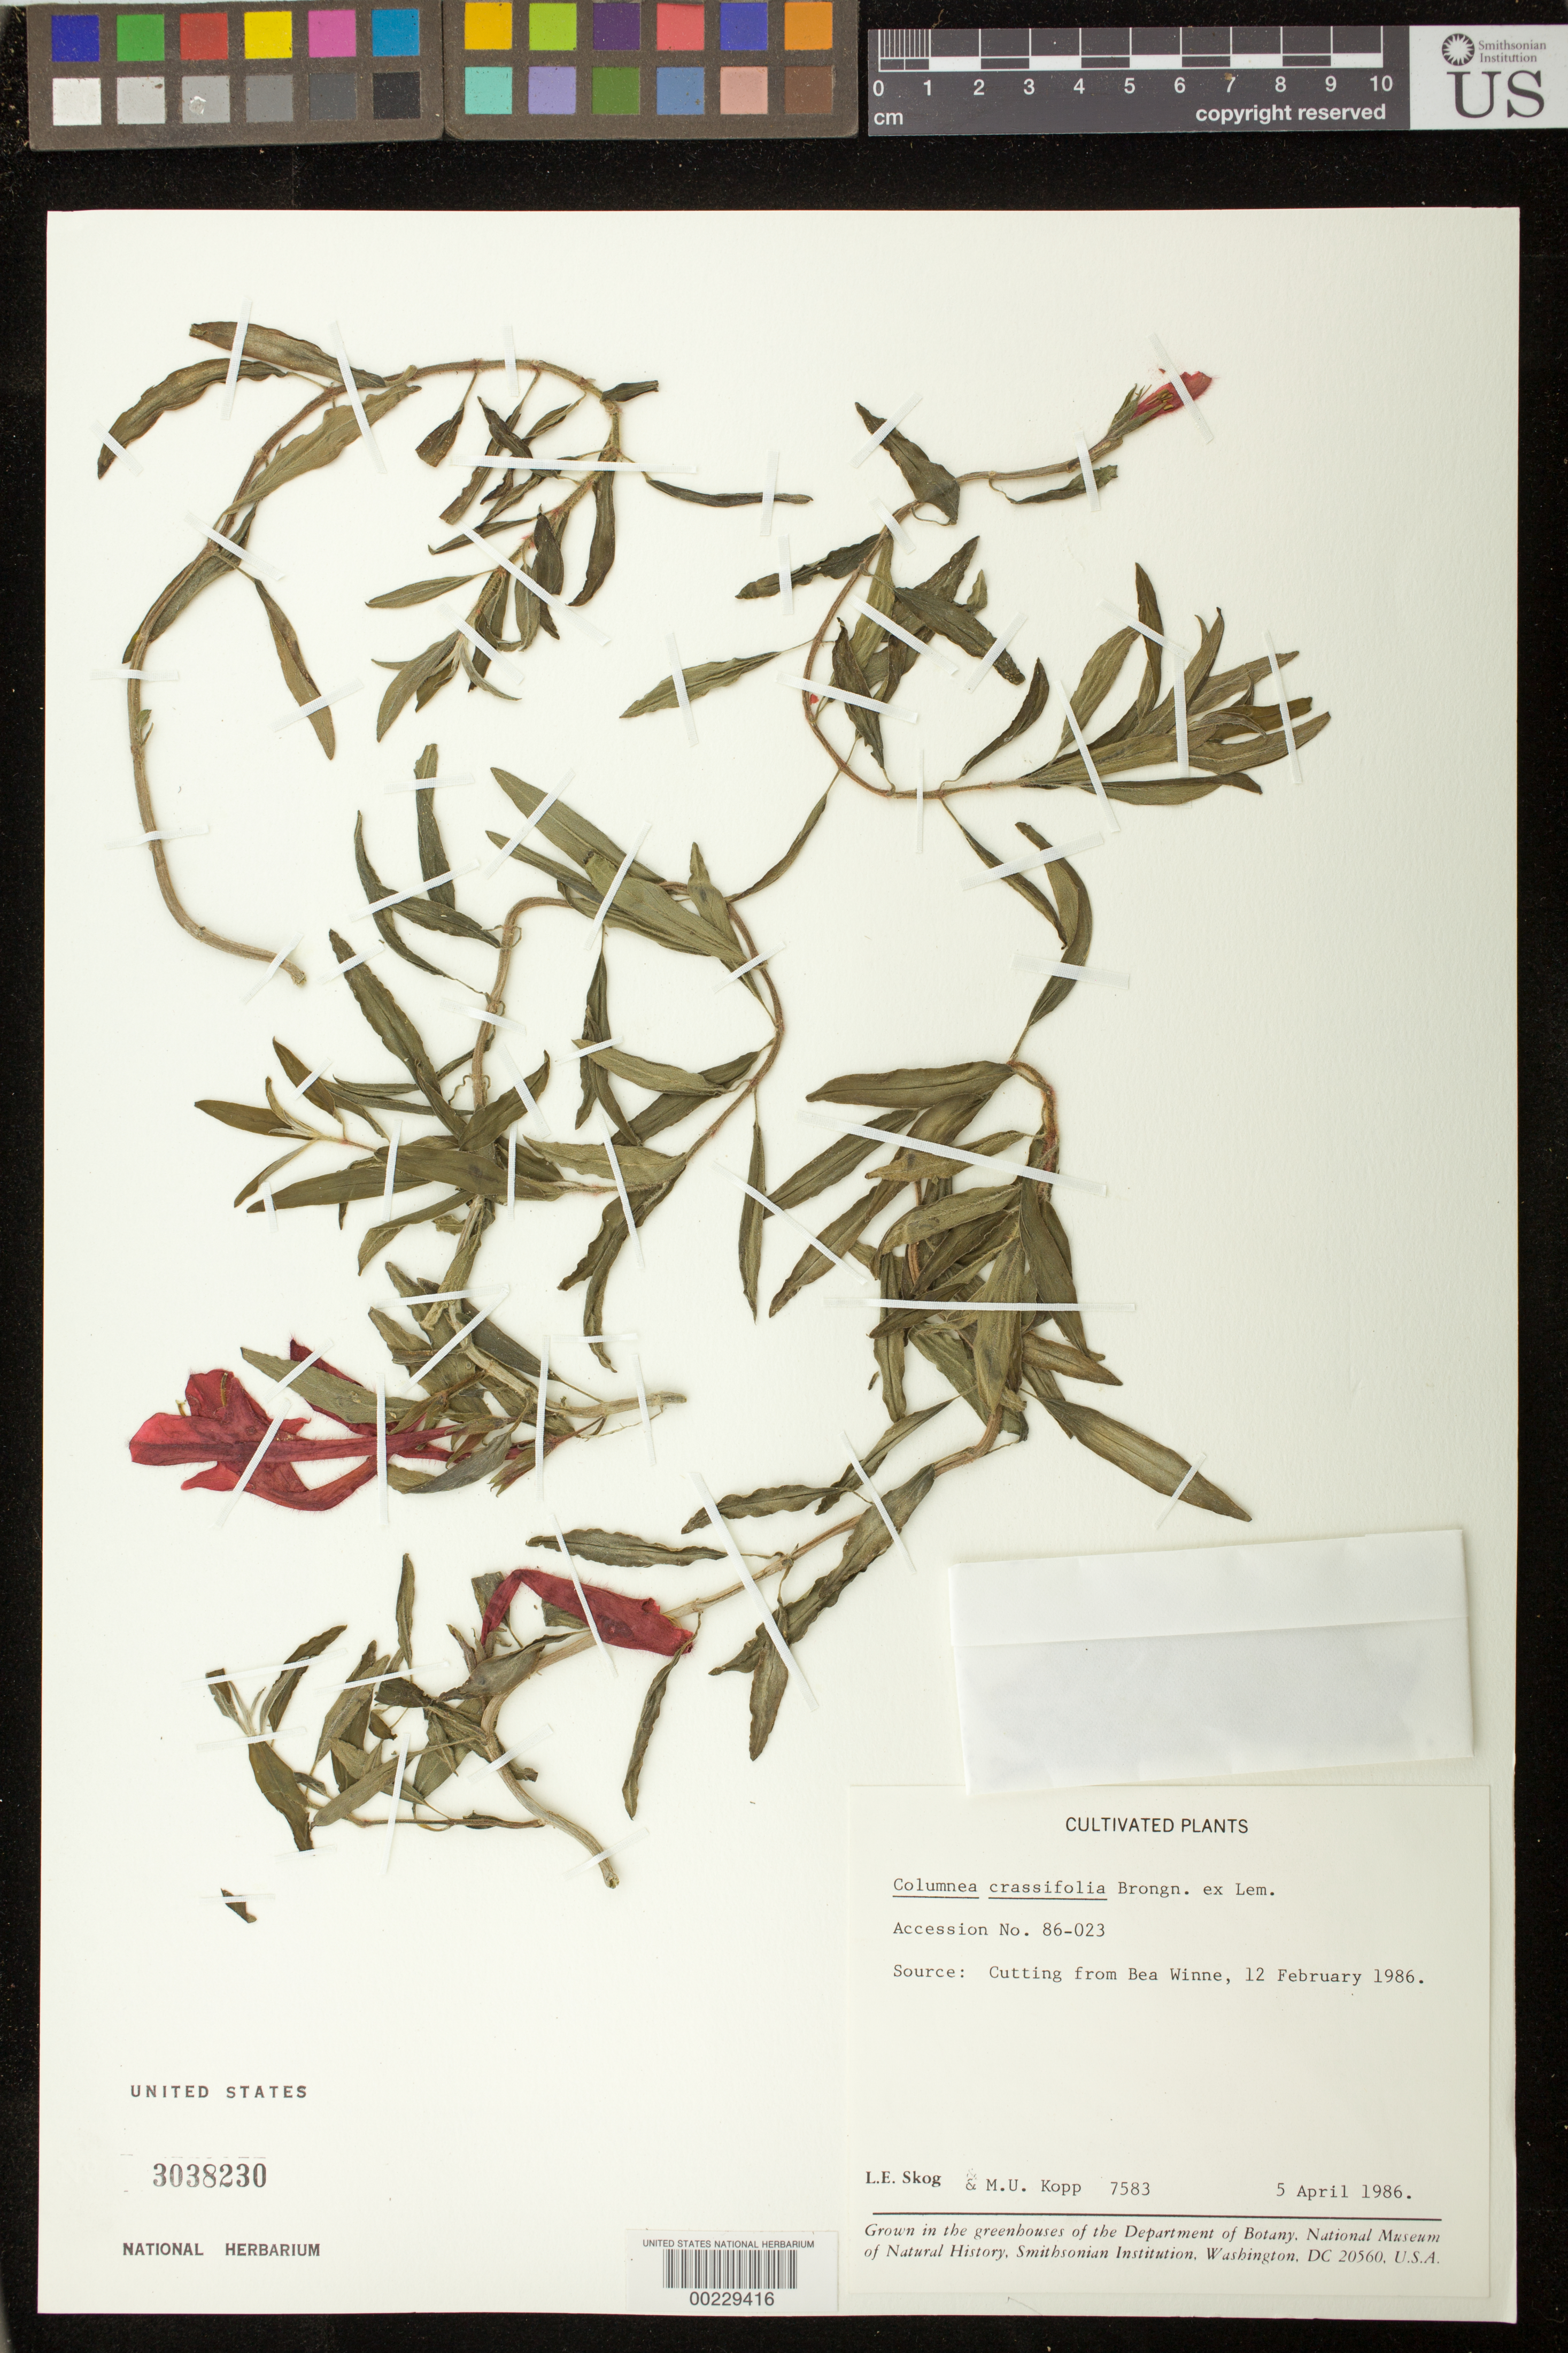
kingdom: Plantae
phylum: Tracheophyta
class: Magnoliopsida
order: Lamiales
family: Gesneriaceae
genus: Columnea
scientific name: Columnea crassifolia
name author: Brongn.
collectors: L. E. Skog & M. U. Kopp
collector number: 7583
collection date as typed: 05 Apr 1986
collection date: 1986-04-05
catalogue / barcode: US 3038230